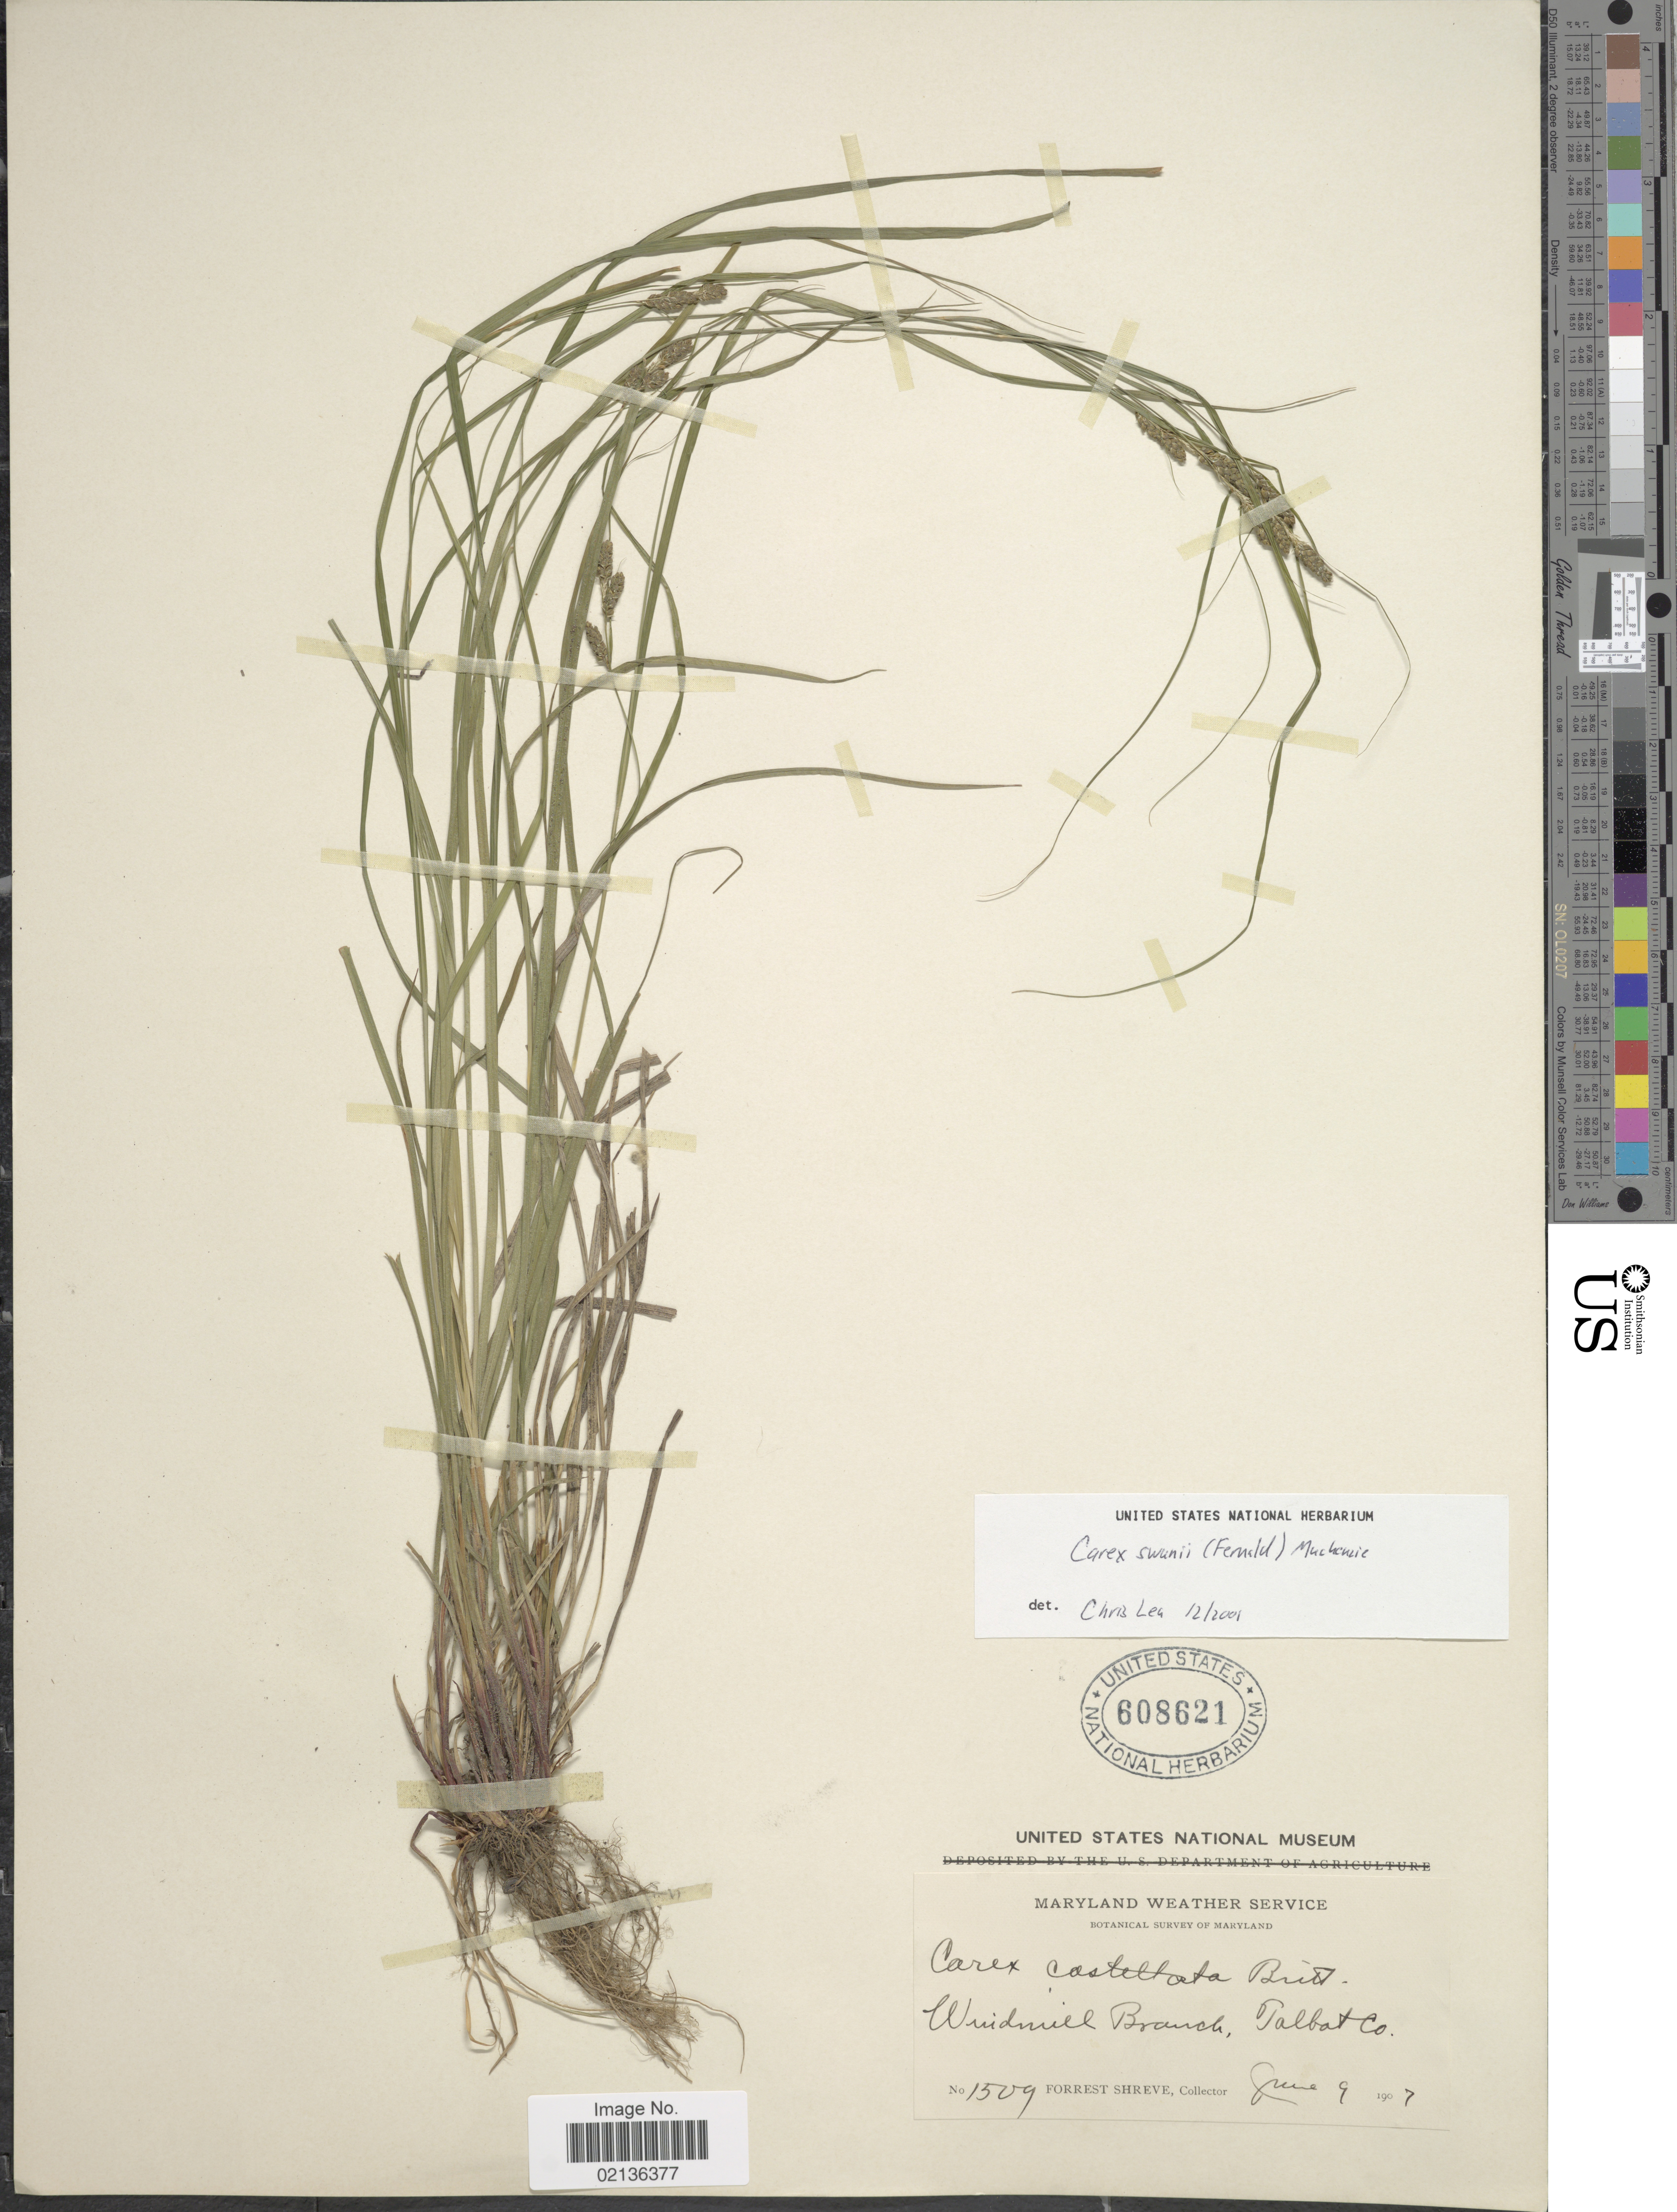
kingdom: Plantae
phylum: Tracheophyta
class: Liliopsida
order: Poales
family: Cyperaceae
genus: Carex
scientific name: Carex swanii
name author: (Fernald) Mack.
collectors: F. Shreve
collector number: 1509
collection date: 1907-06-09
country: United States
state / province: Maryland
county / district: Talbot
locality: Maryland Weather Service, Windmill Branch, Talbot Co.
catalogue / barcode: US 608621